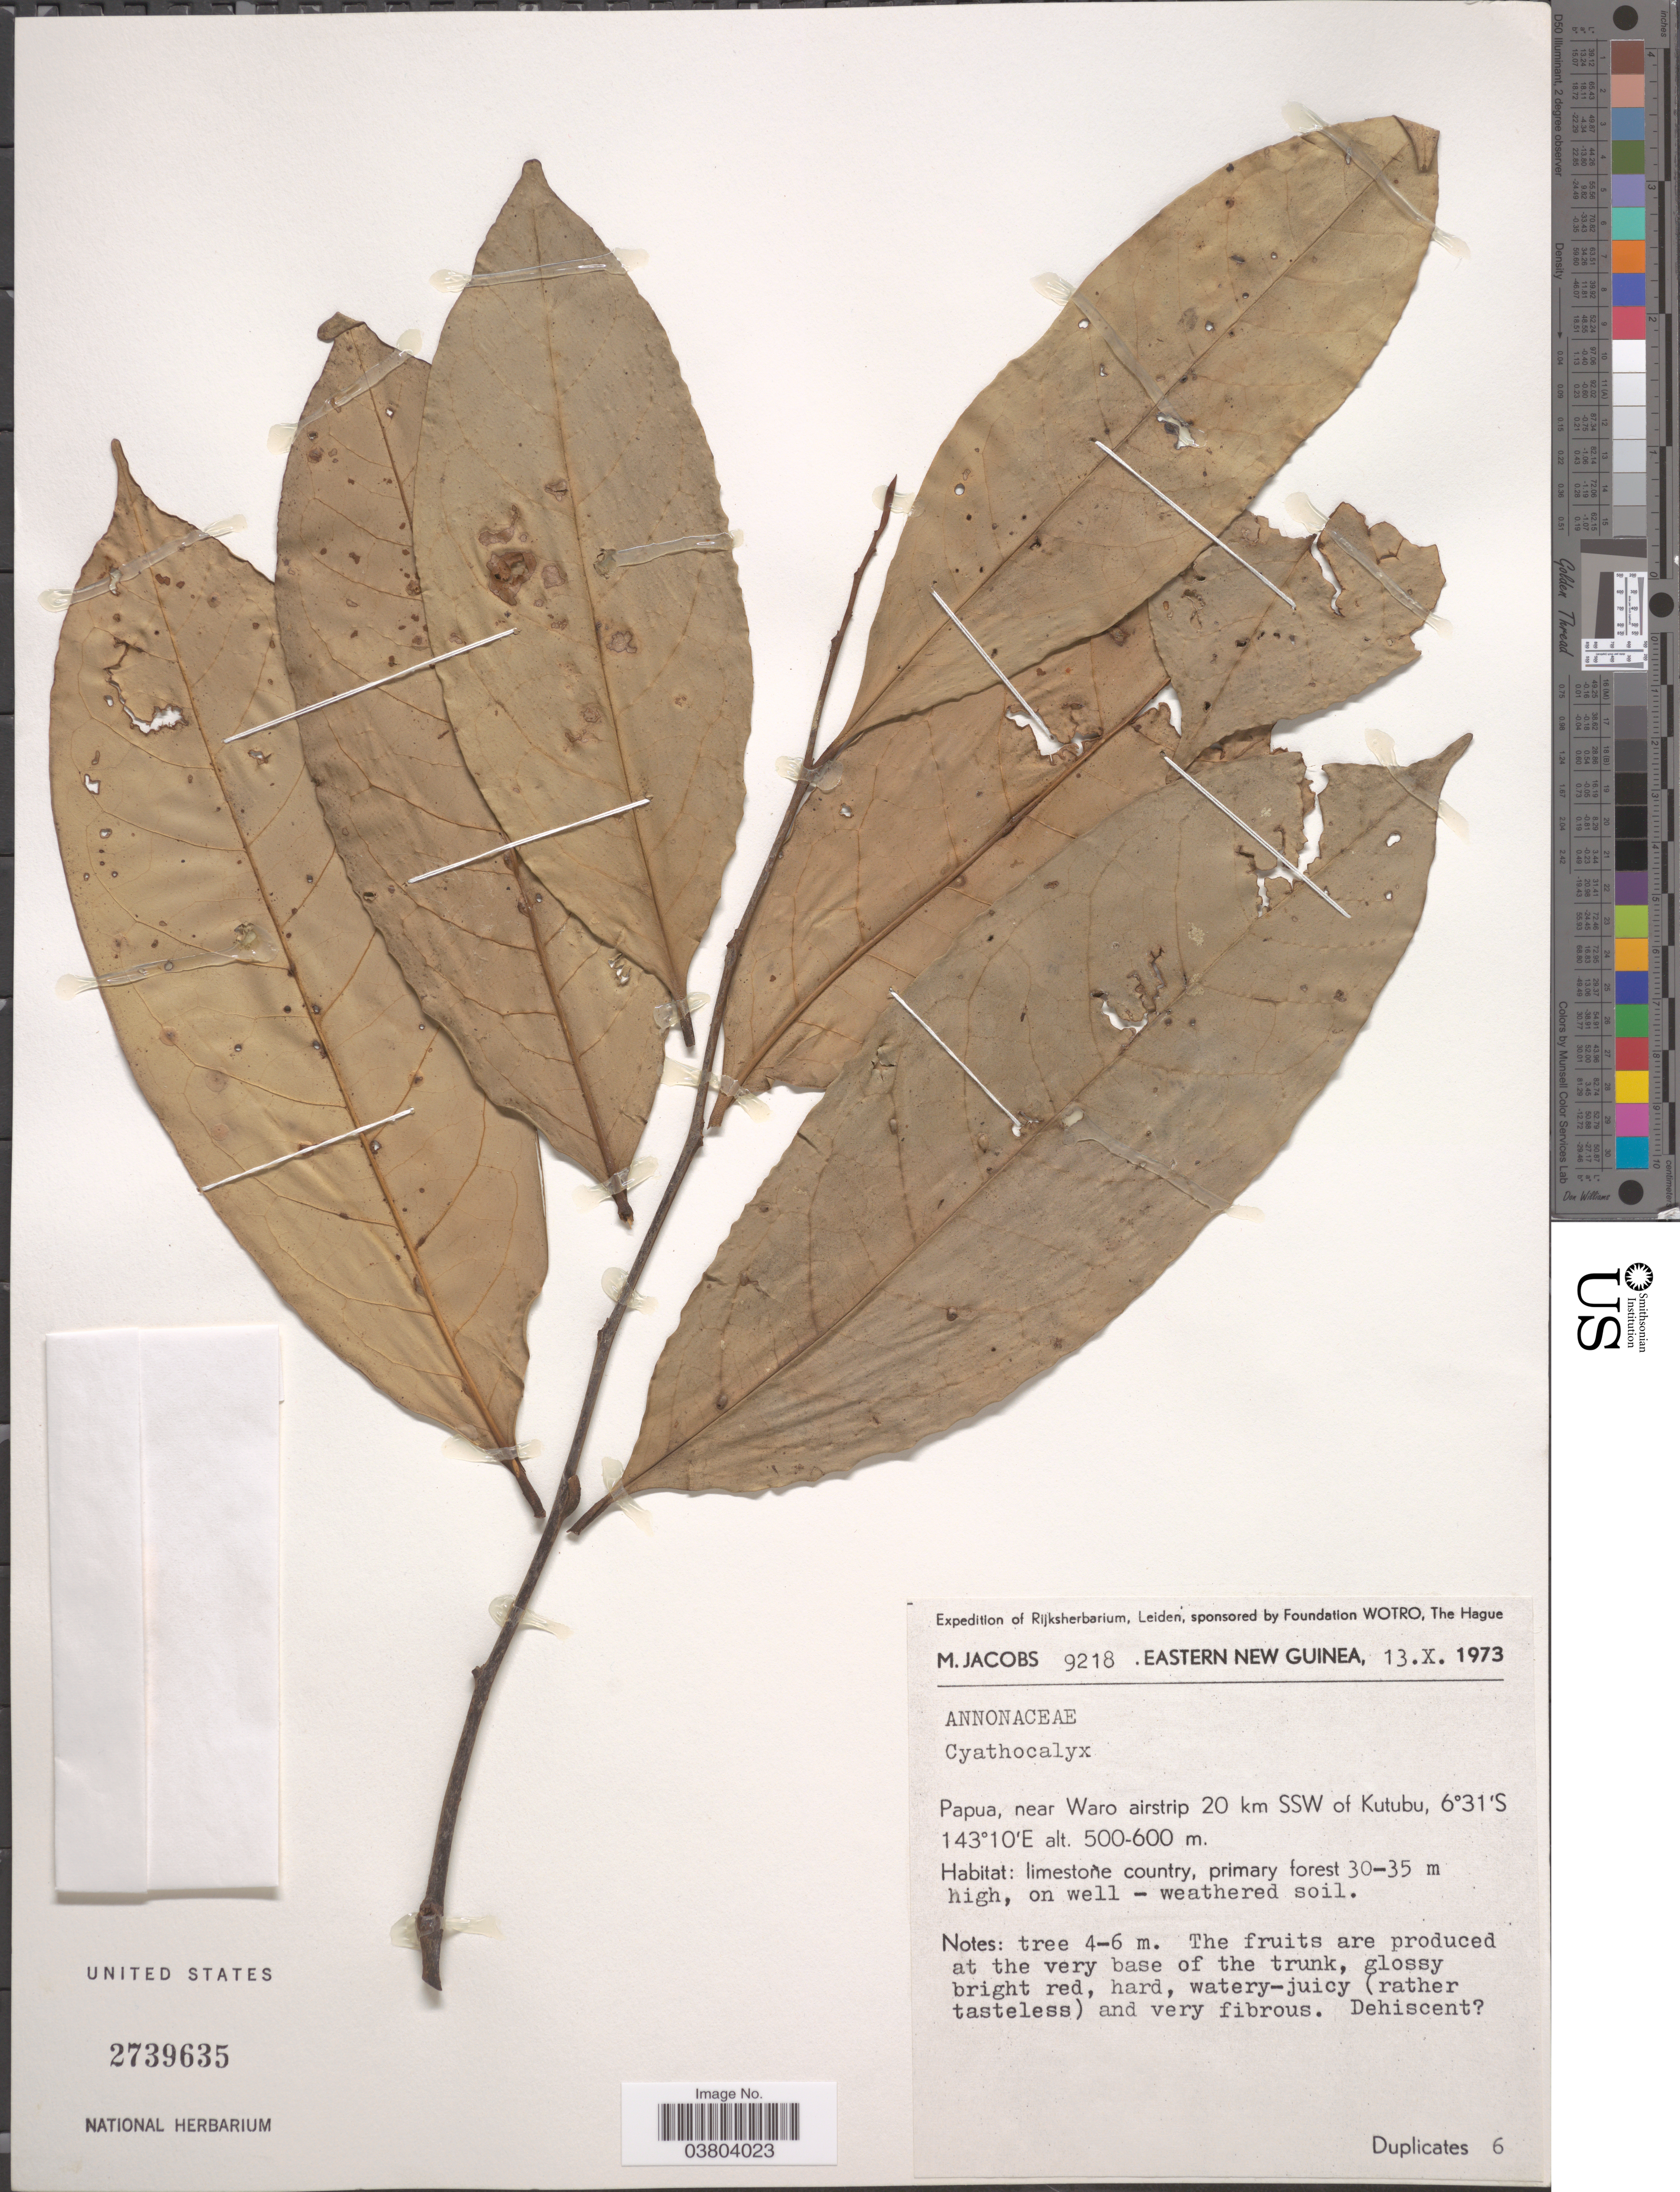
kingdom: Plantae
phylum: Tracheophyta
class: Magnoliopsida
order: Magnoliales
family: Annonaceae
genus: Cyathocalyx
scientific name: Cyathocalyx sp.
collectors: M. Jacobs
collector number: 9218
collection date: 1973-10-13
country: Papua New Guinea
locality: Eastern New Guinea. Papua, near Waro airstrip 20 km SSW of Kutubu. Limestone country.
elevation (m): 500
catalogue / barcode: US 2739635